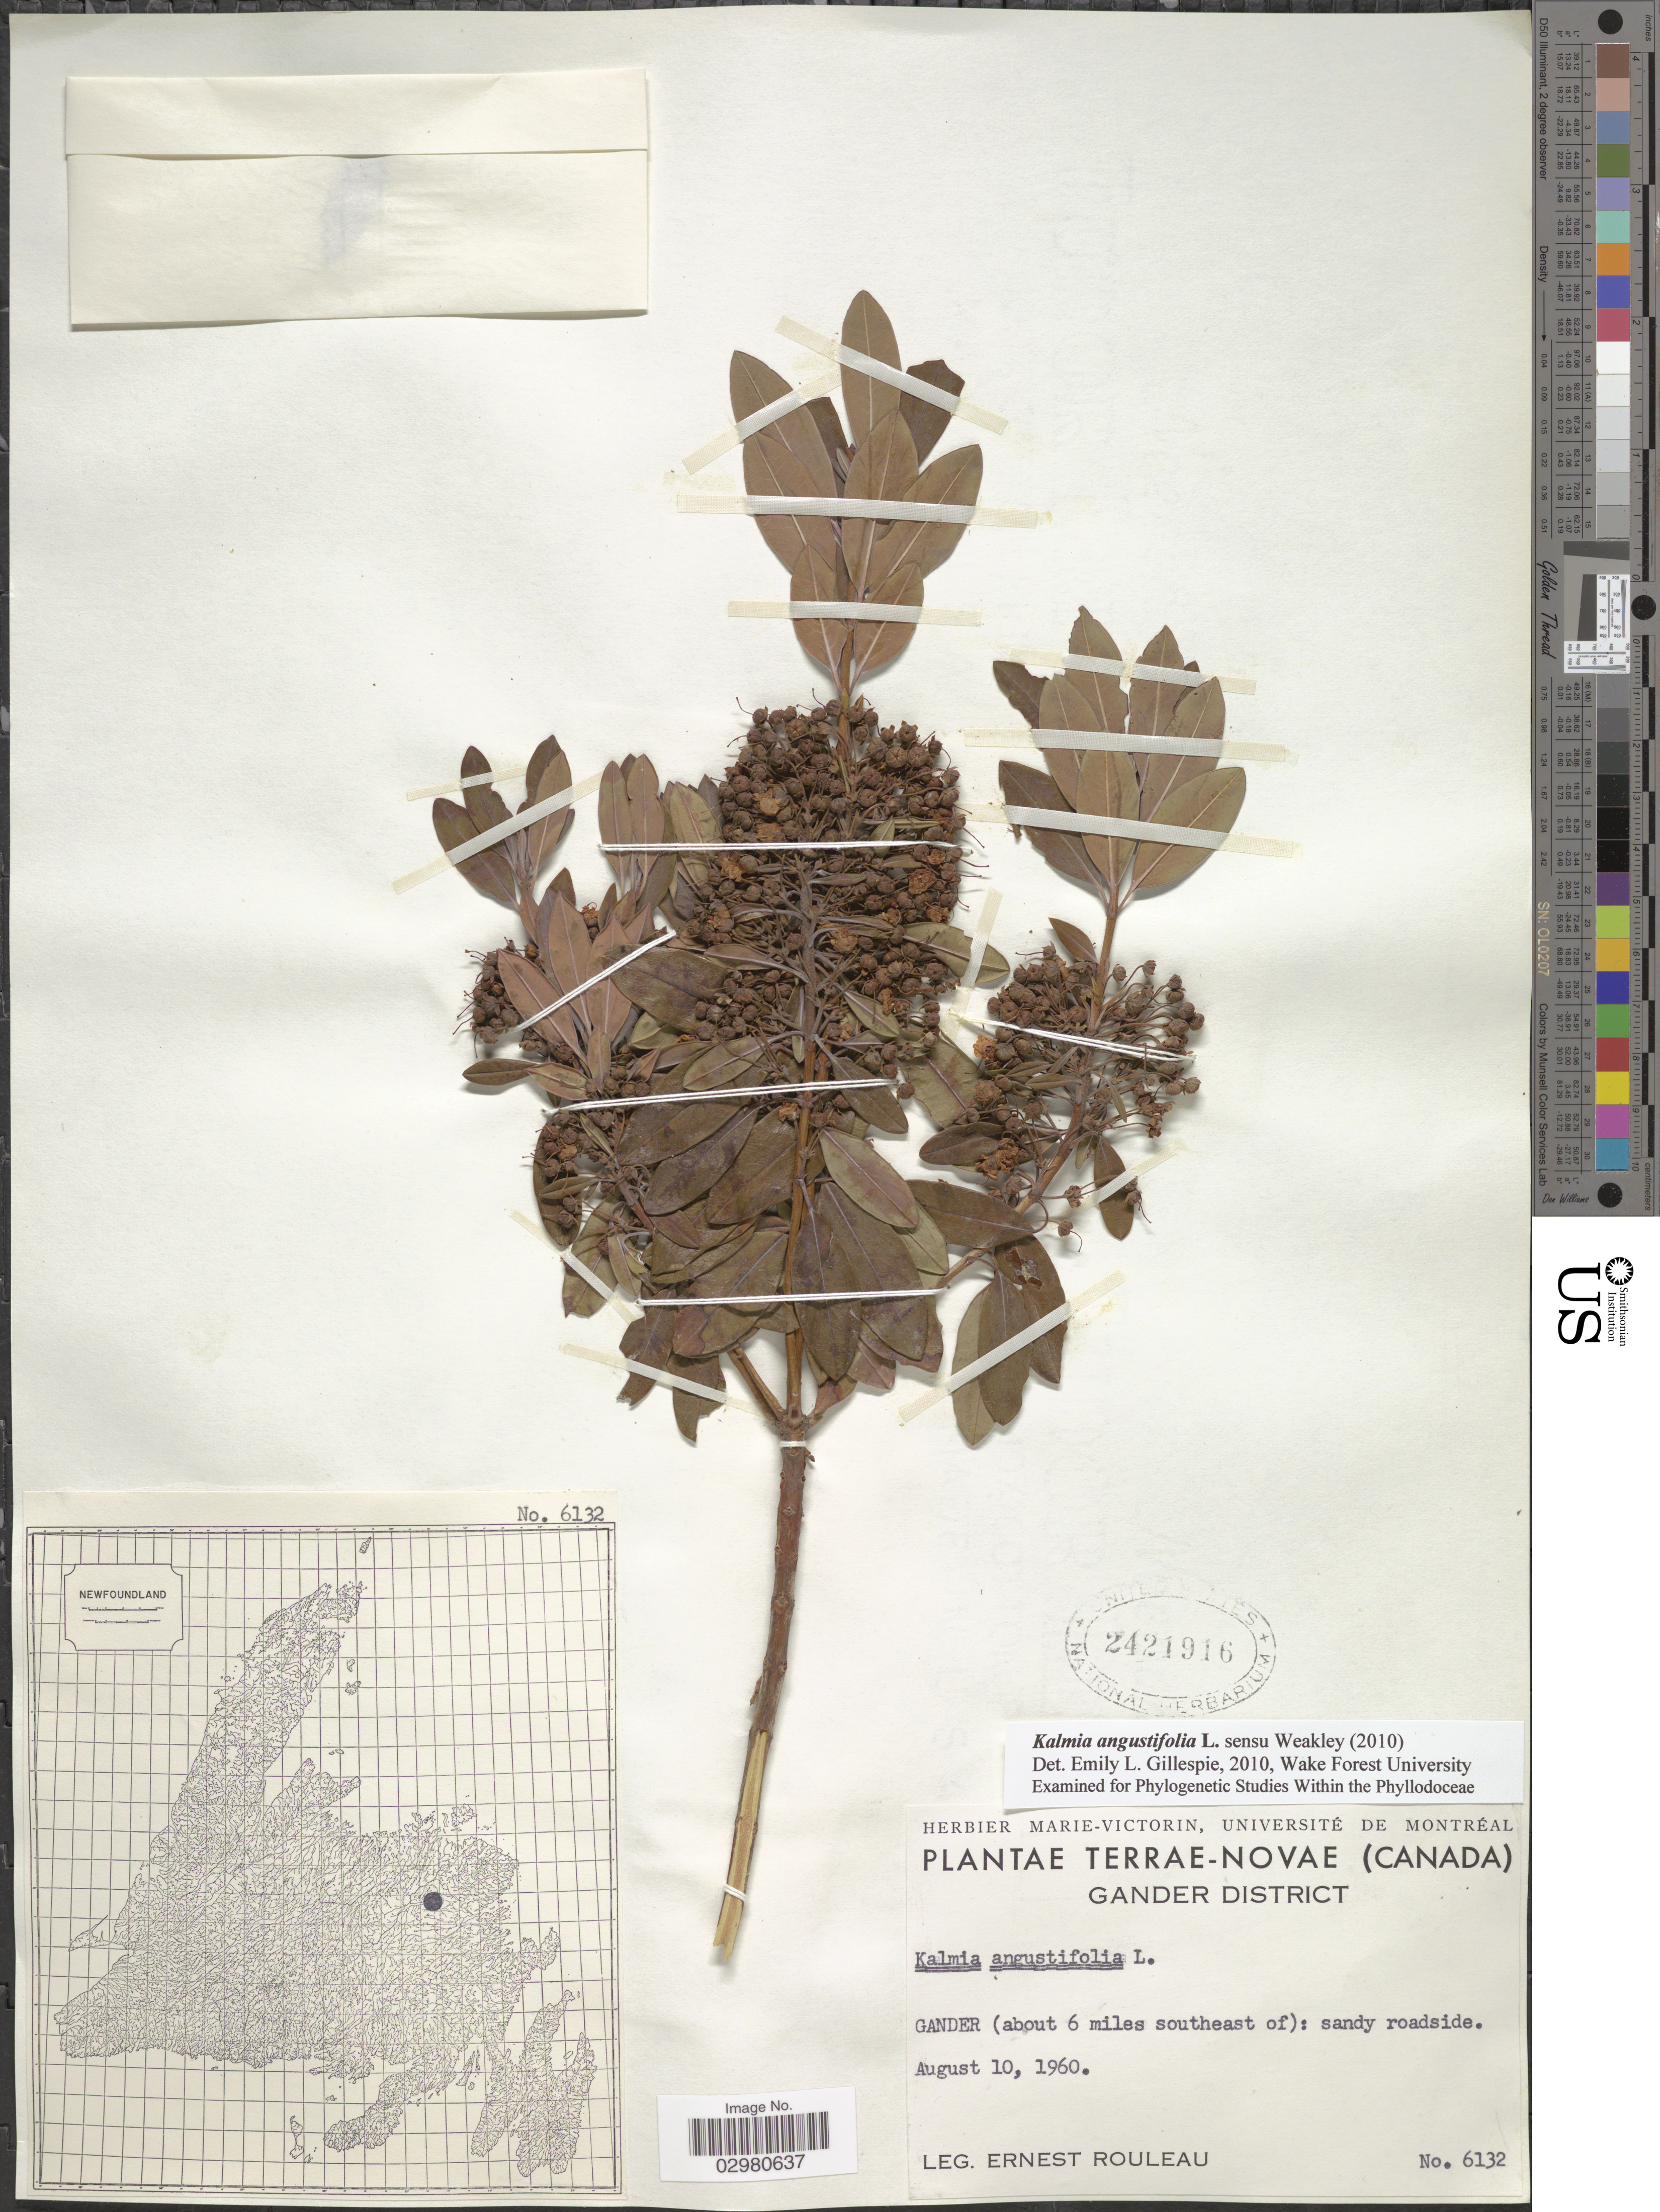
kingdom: Plantae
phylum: Tracheophyta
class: Magnoliopsida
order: Ericales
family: Ericaceae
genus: Kalmia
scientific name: Kalmia angustifolia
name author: L.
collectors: J. Rouleau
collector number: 6132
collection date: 1960-08-10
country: Canada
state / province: Newfoundland and Labrador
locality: Terrae-Novae. Gander District. Gander (about 6 miles southeast of ).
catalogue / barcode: US 2421916